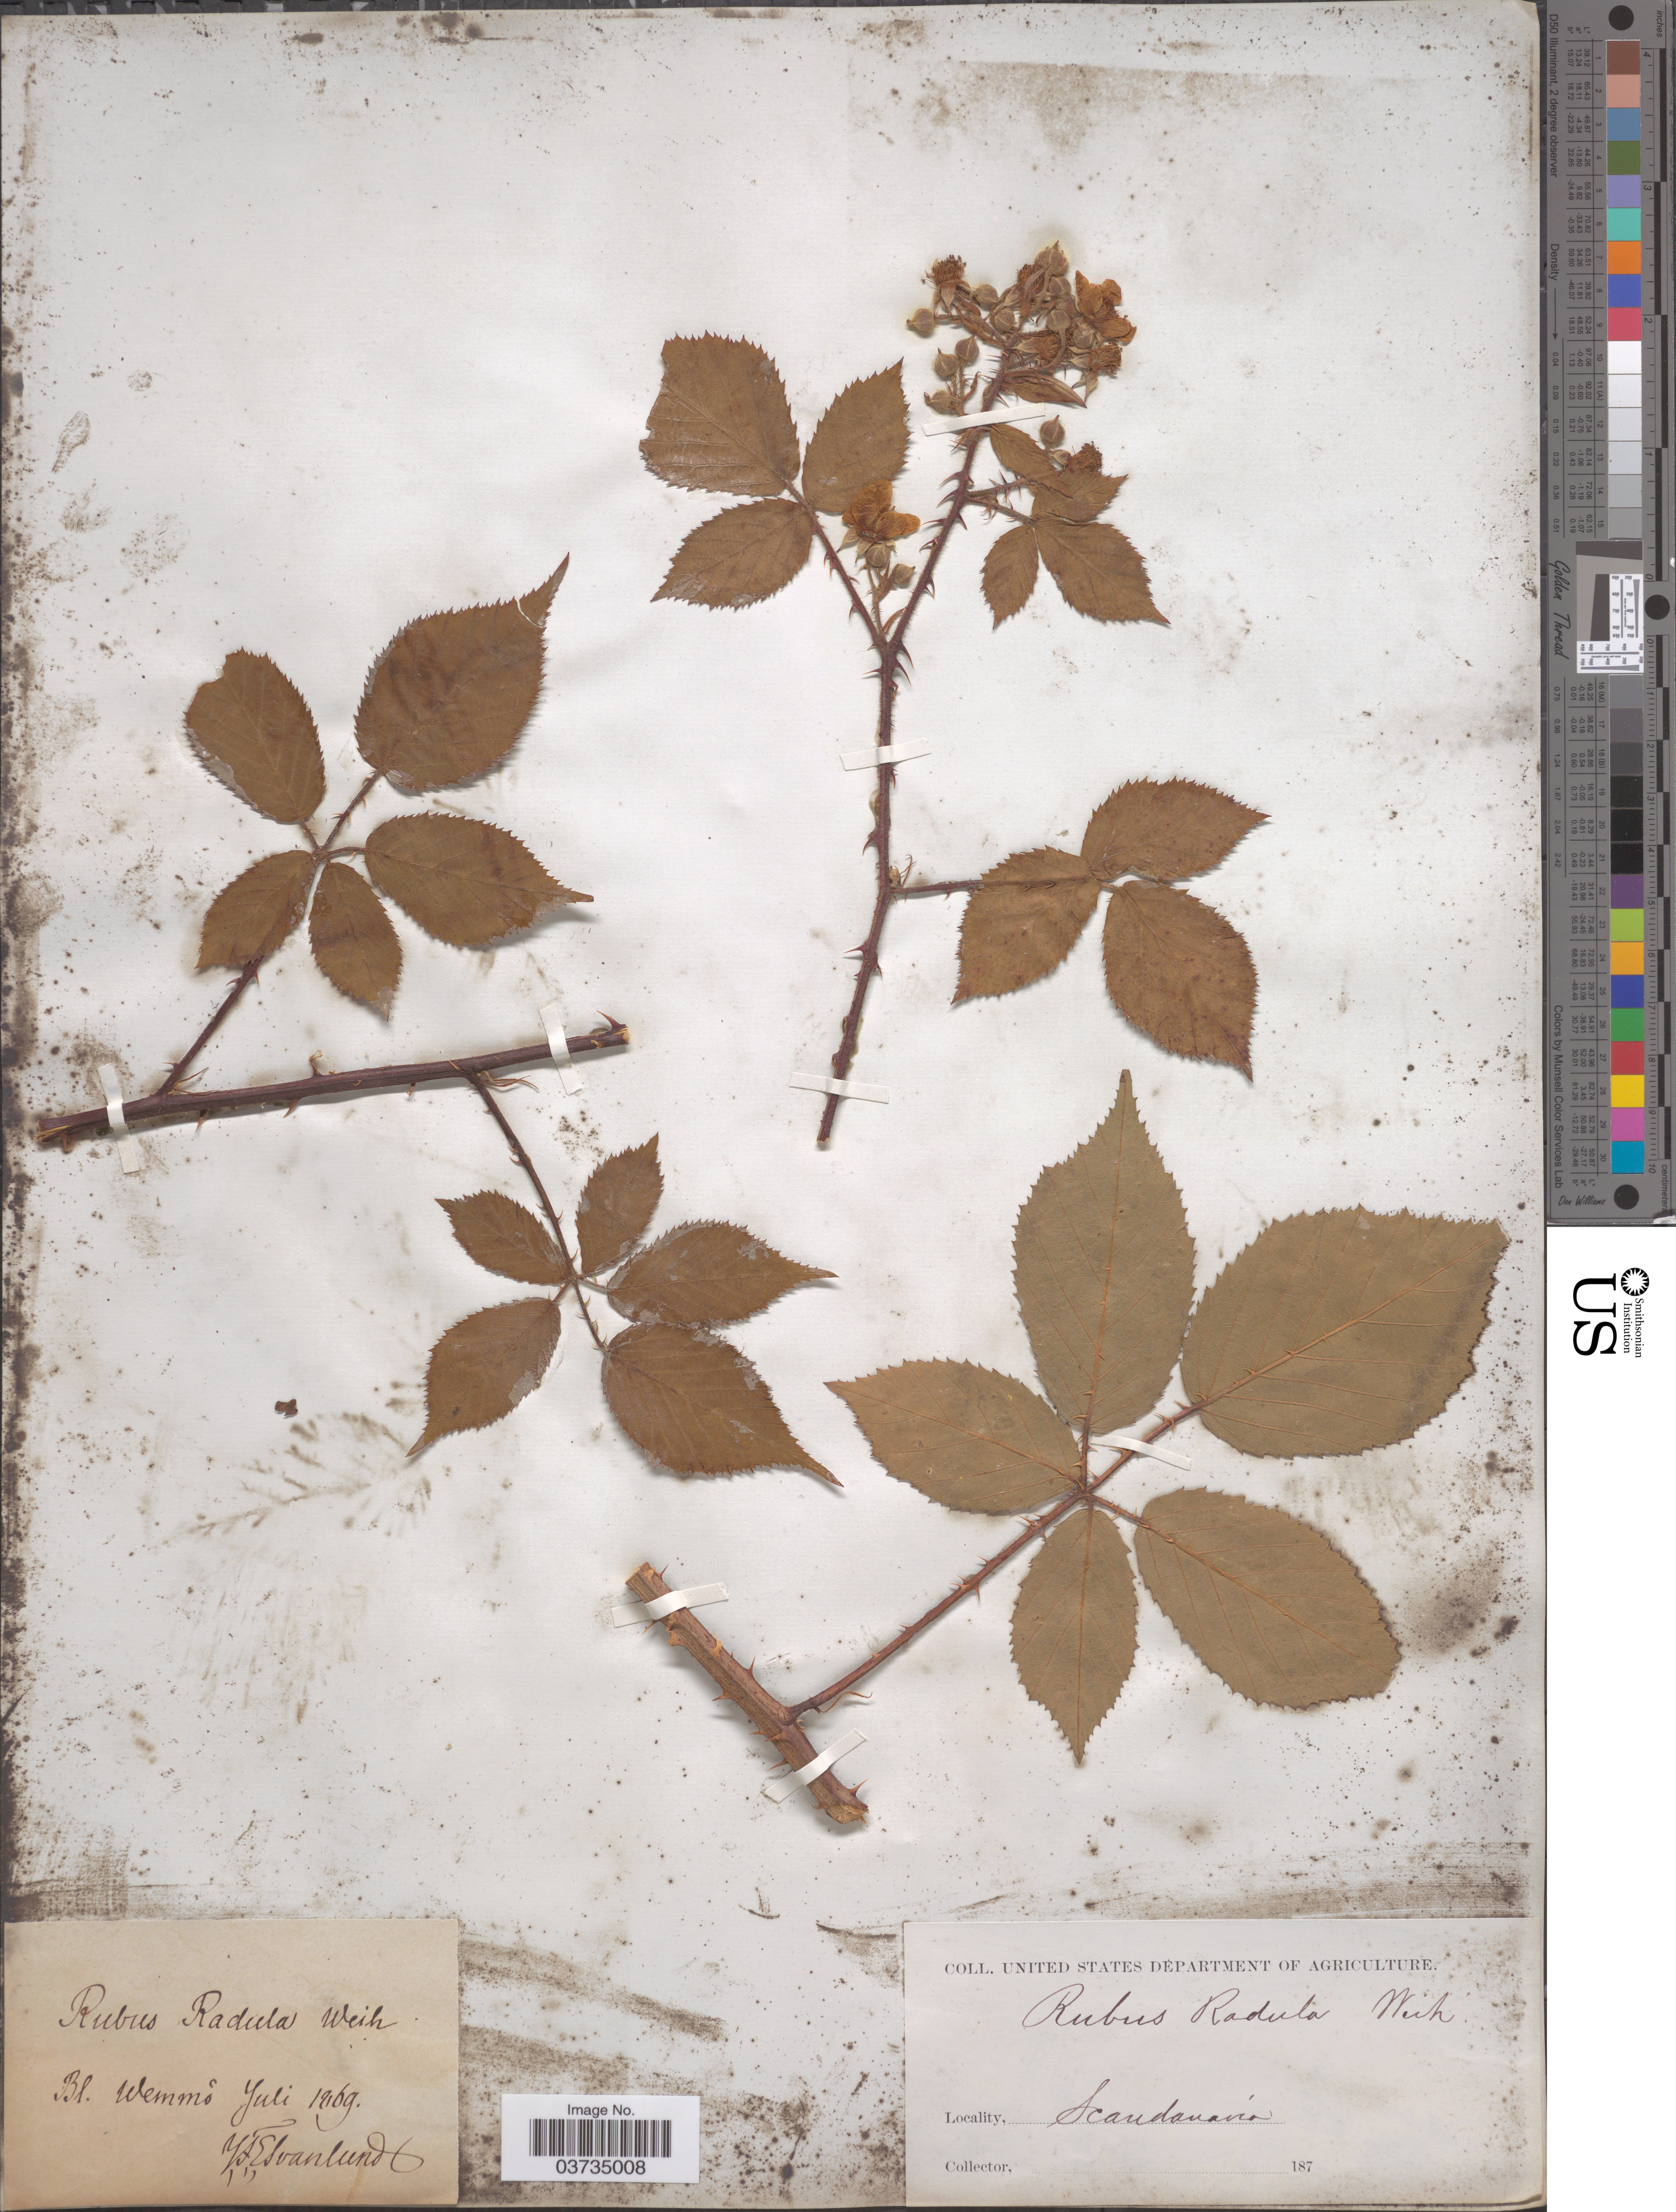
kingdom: Plantae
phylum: Tracheophyta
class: Magnoliopsida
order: Rosales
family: Rosaceae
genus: Rubus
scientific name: Rubus radula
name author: Weihe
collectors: Y. Elvanlund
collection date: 1869-07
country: Sweden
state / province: Blekinge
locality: Bl. Wemmô. Scandanavia.